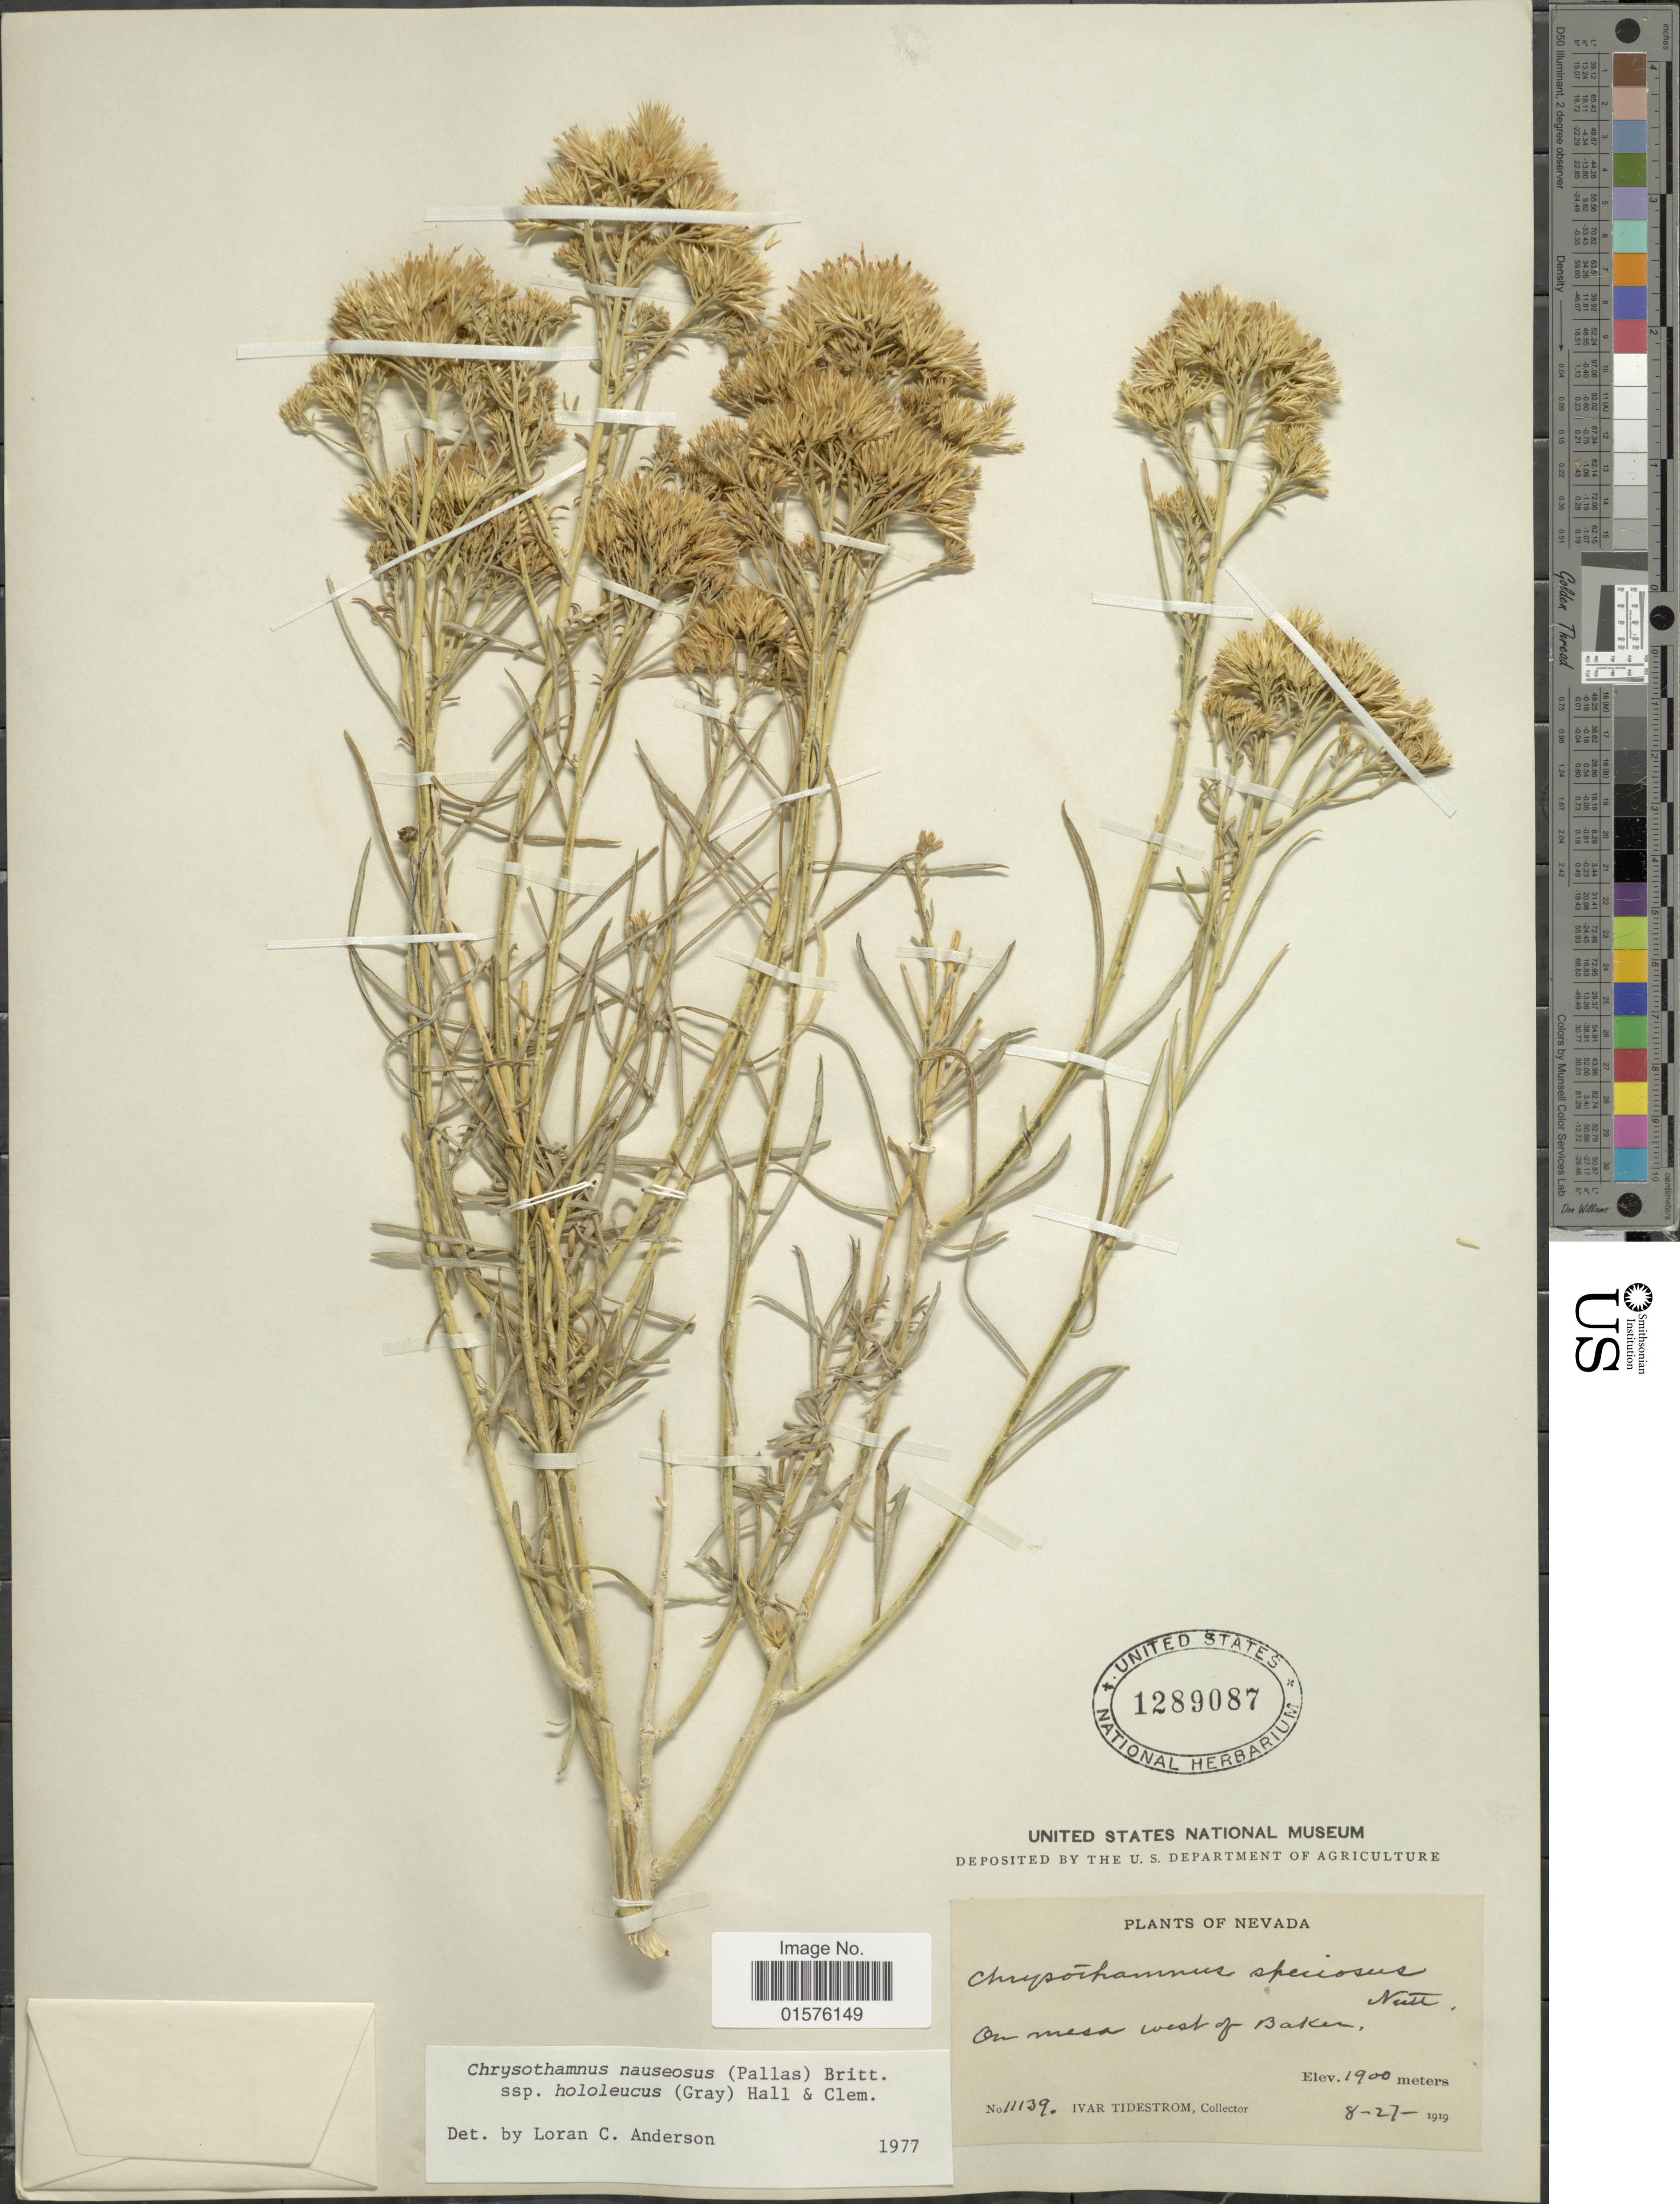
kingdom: Plantae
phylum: Tracheophyta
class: Magnoliopsida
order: Asterales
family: Asteraceae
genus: Ericameria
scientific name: Ericameria nauseosa var. hololeuca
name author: (A. Gray) G.L. Nesom & G.I. Baird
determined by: Urbatsch, Lowell E., Curator (LSU), Louisiana State University (UNITED STATES)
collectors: I. F. Tidestrom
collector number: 11139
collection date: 1919-08-27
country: United States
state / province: Nevada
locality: On mesa west of Baker.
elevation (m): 1900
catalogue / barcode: US 1289087